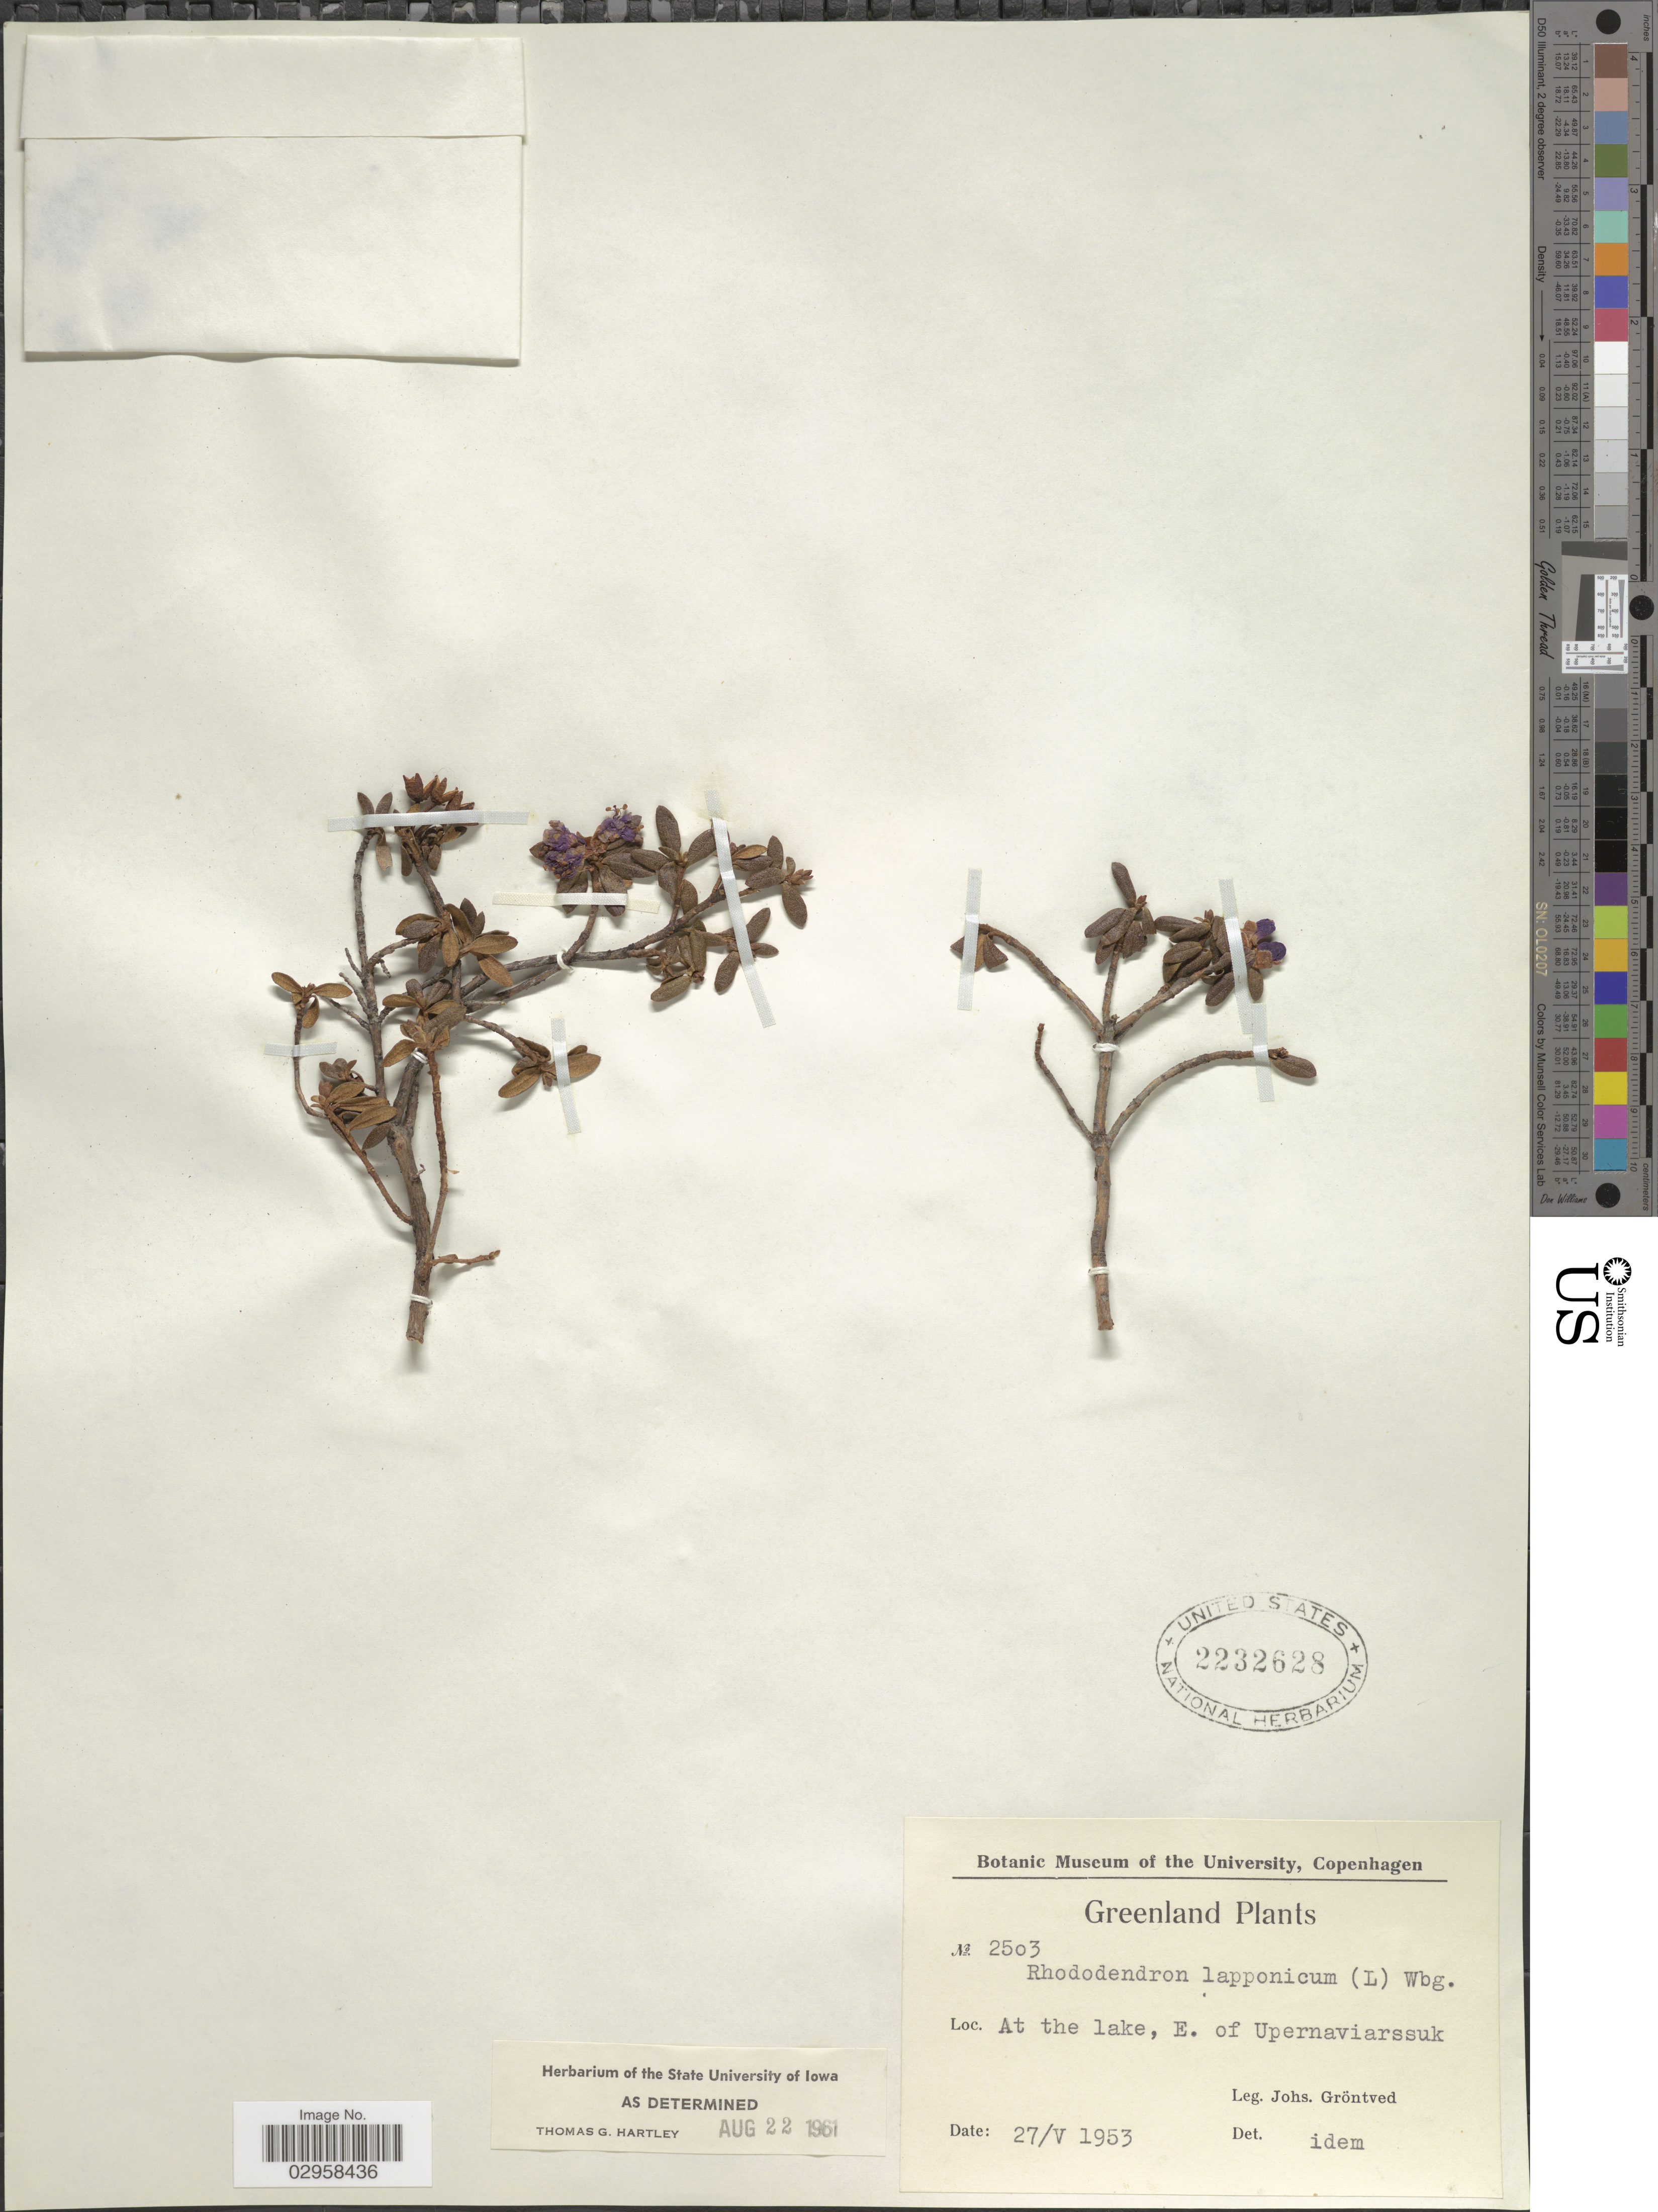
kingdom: Plantae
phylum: Tracheophyta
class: Magnoliopsida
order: Ericales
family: Ericaceae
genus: Rhododendron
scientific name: Rhododendron lapponicum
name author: (L.) Wahlenb.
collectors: J. Gröntved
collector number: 2503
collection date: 1953-05-27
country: Greenland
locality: Greenland. At the lake, E. of Upernaviarssuk.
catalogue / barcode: US 2232628